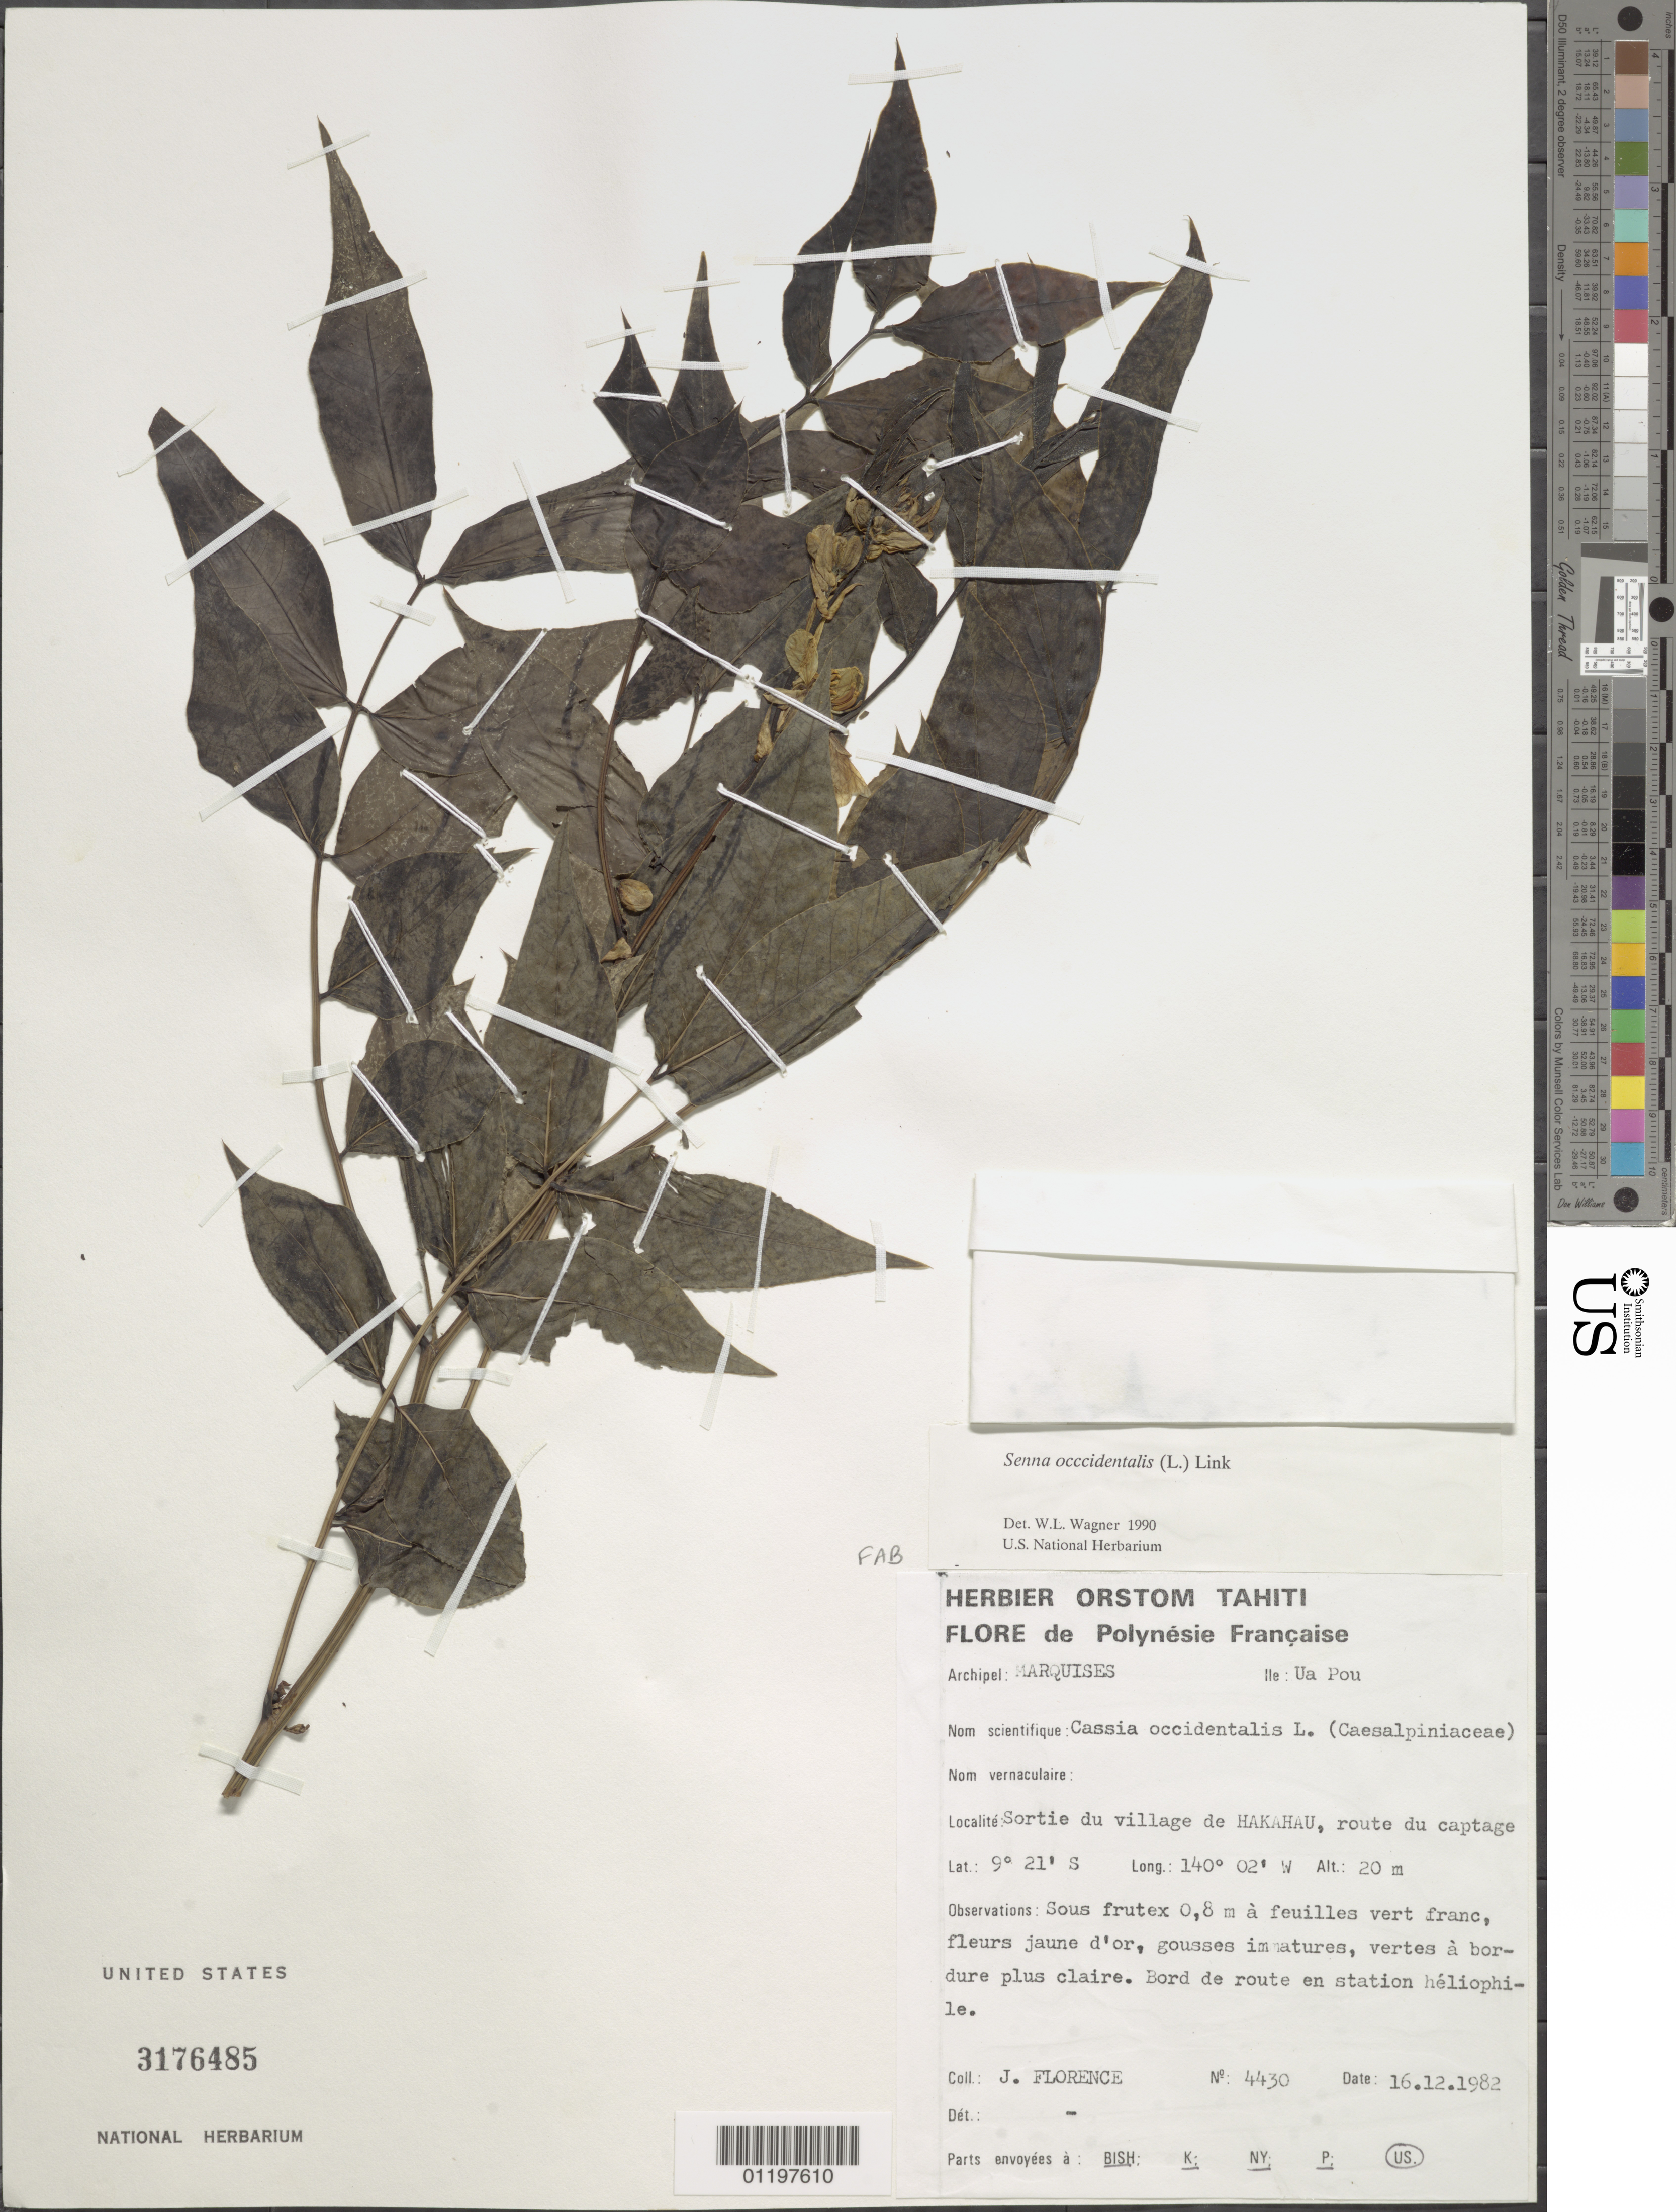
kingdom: Plantae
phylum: Tracheophyta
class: Magnoliopsida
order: Fabales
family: Fabaceae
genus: Senna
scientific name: Senna occidentalis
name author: (L.) Link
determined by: Wagner, W. L., (BOT), Smithsonian Institution - National Museum of Natural History (UNITED STATES)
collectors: J. Florence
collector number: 4430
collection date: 1982-12-16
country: French Polynesia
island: Ua Pou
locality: Sortie du village de Hakahau, route du captage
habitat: Bord de route en station héliophile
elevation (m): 20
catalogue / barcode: US 3176485